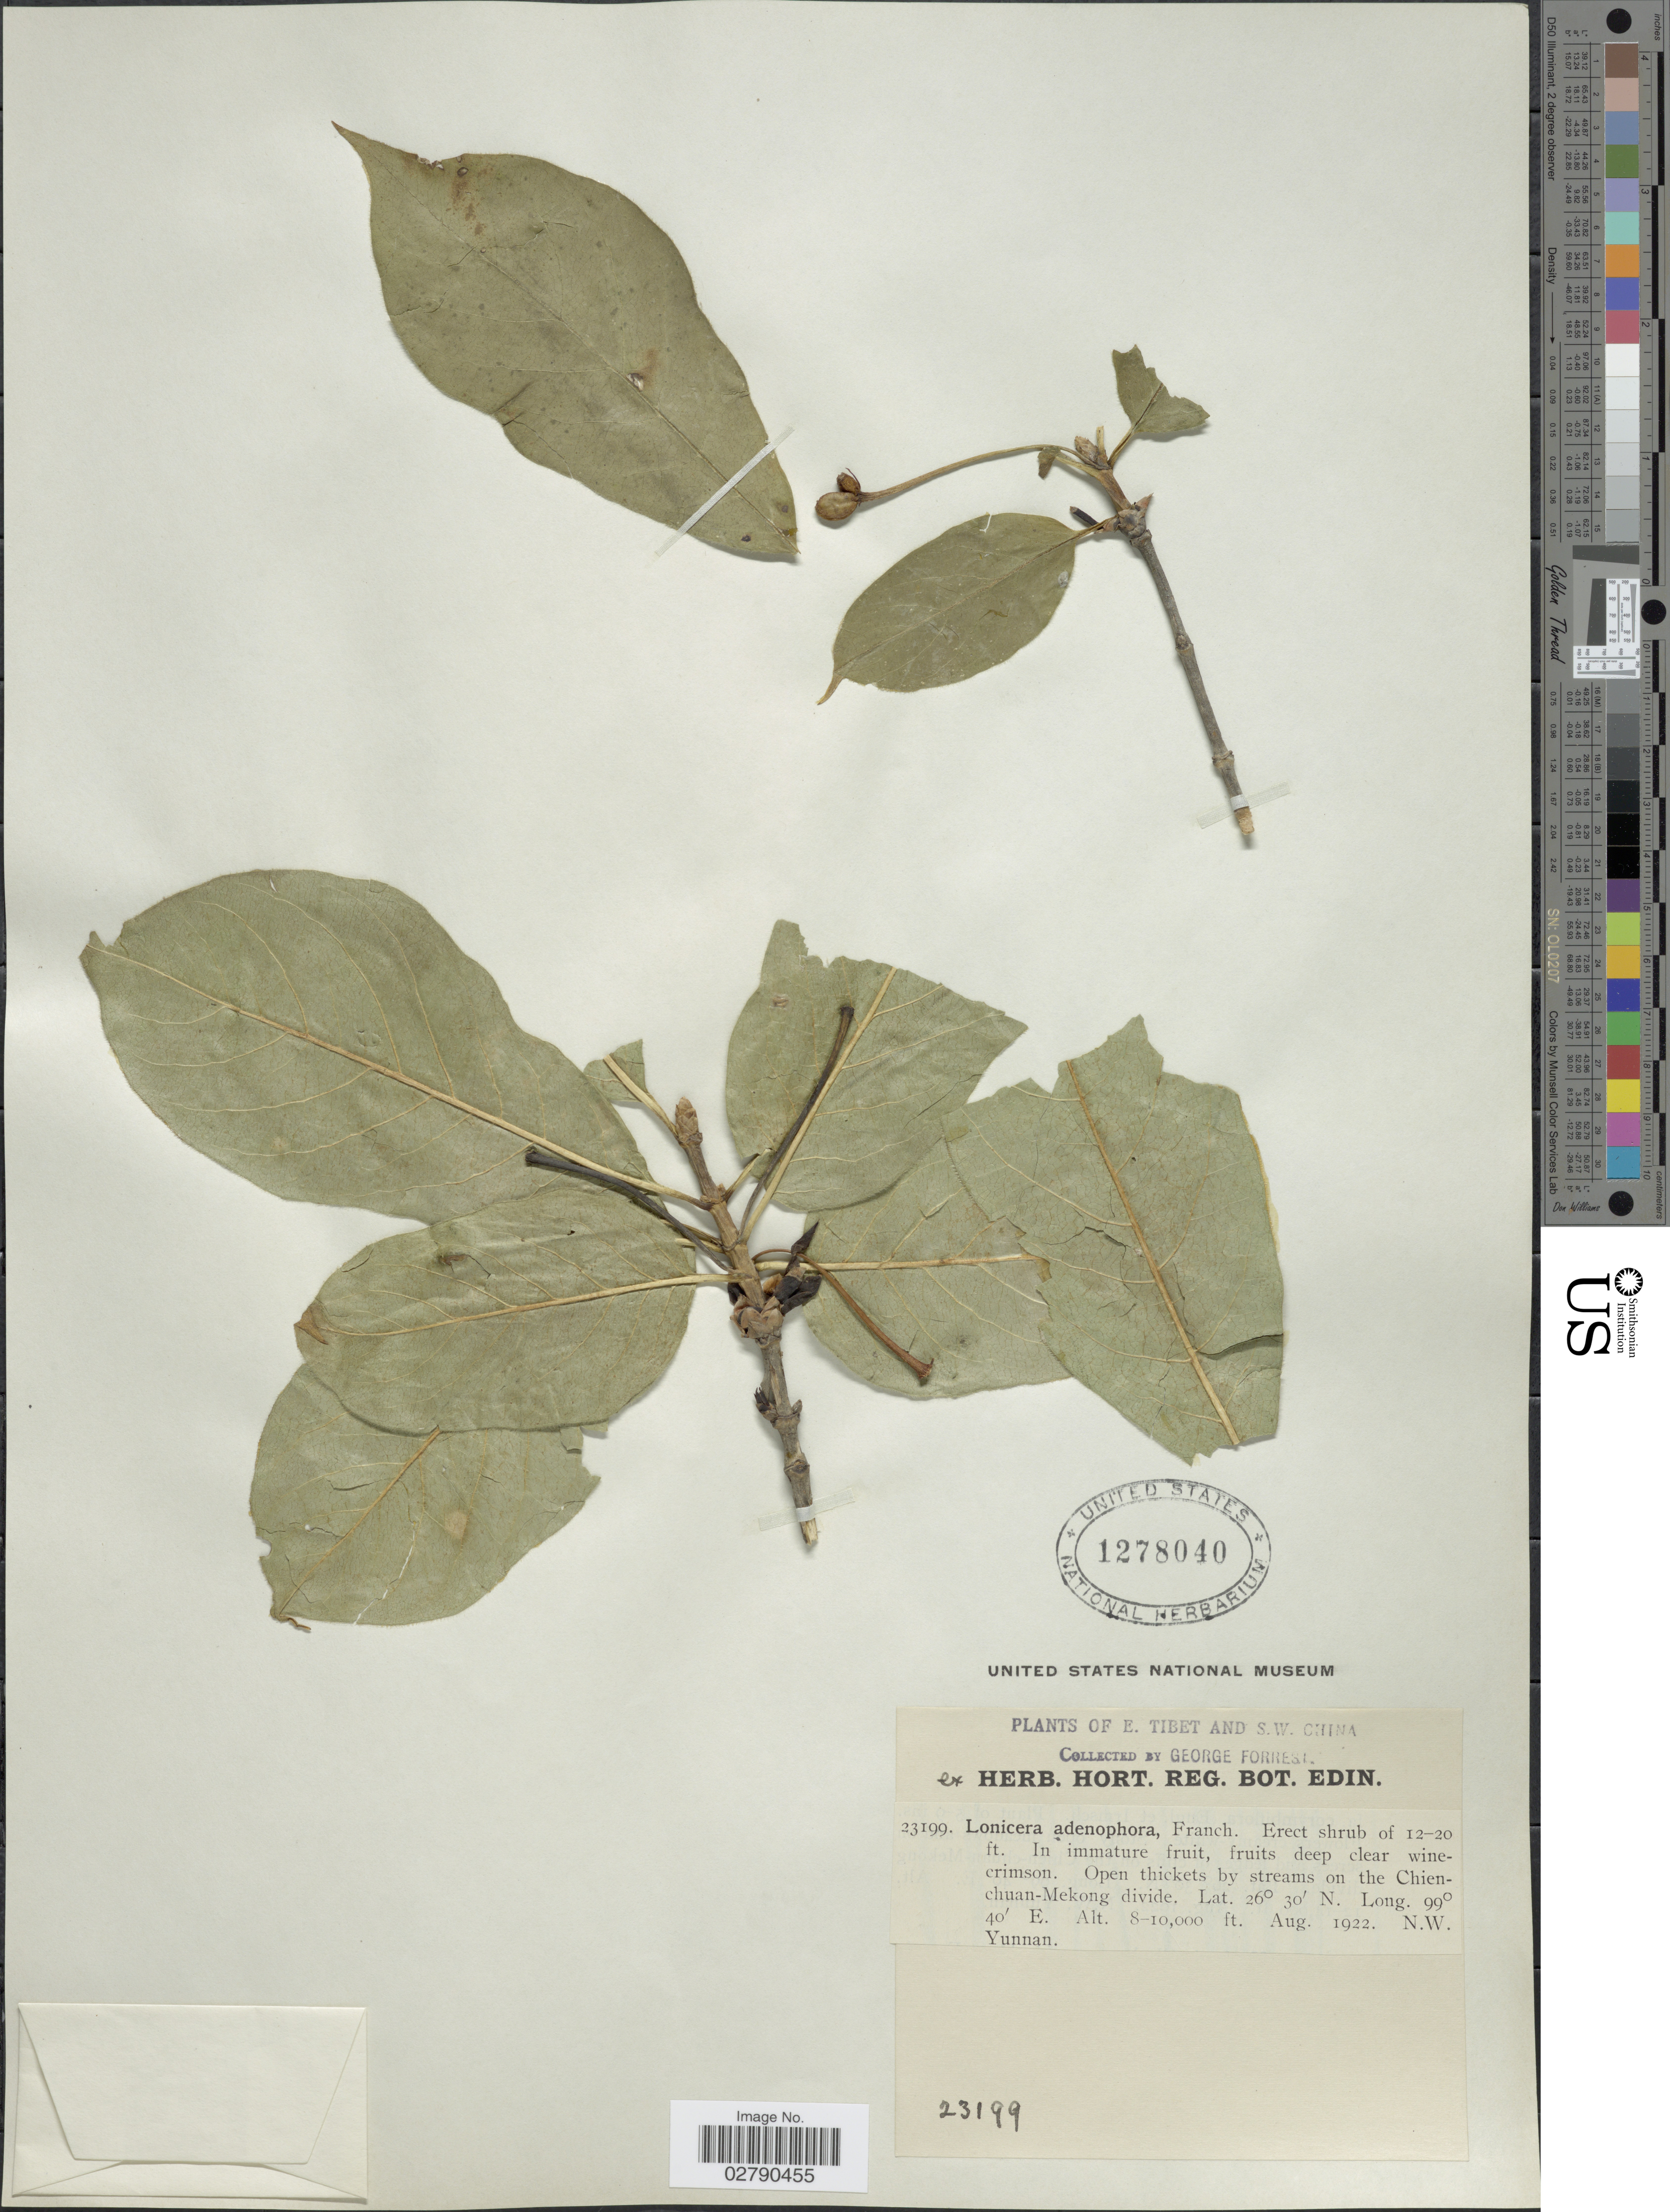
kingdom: Plantae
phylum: Tracheophyta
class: Magnoliopsida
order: Dipsacales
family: Caprifoliaceae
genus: Lonicera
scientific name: Lonicera adenophora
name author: Franch.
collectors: G. Forrest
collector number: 23199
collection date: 1922-08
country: China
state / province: Yunnan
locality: E. Tibet and S.W. China. Open thickets by streams on the Chienchuan-Mekong divide. N.W. Yunnan.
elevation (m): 2438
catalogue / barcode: US 1278040